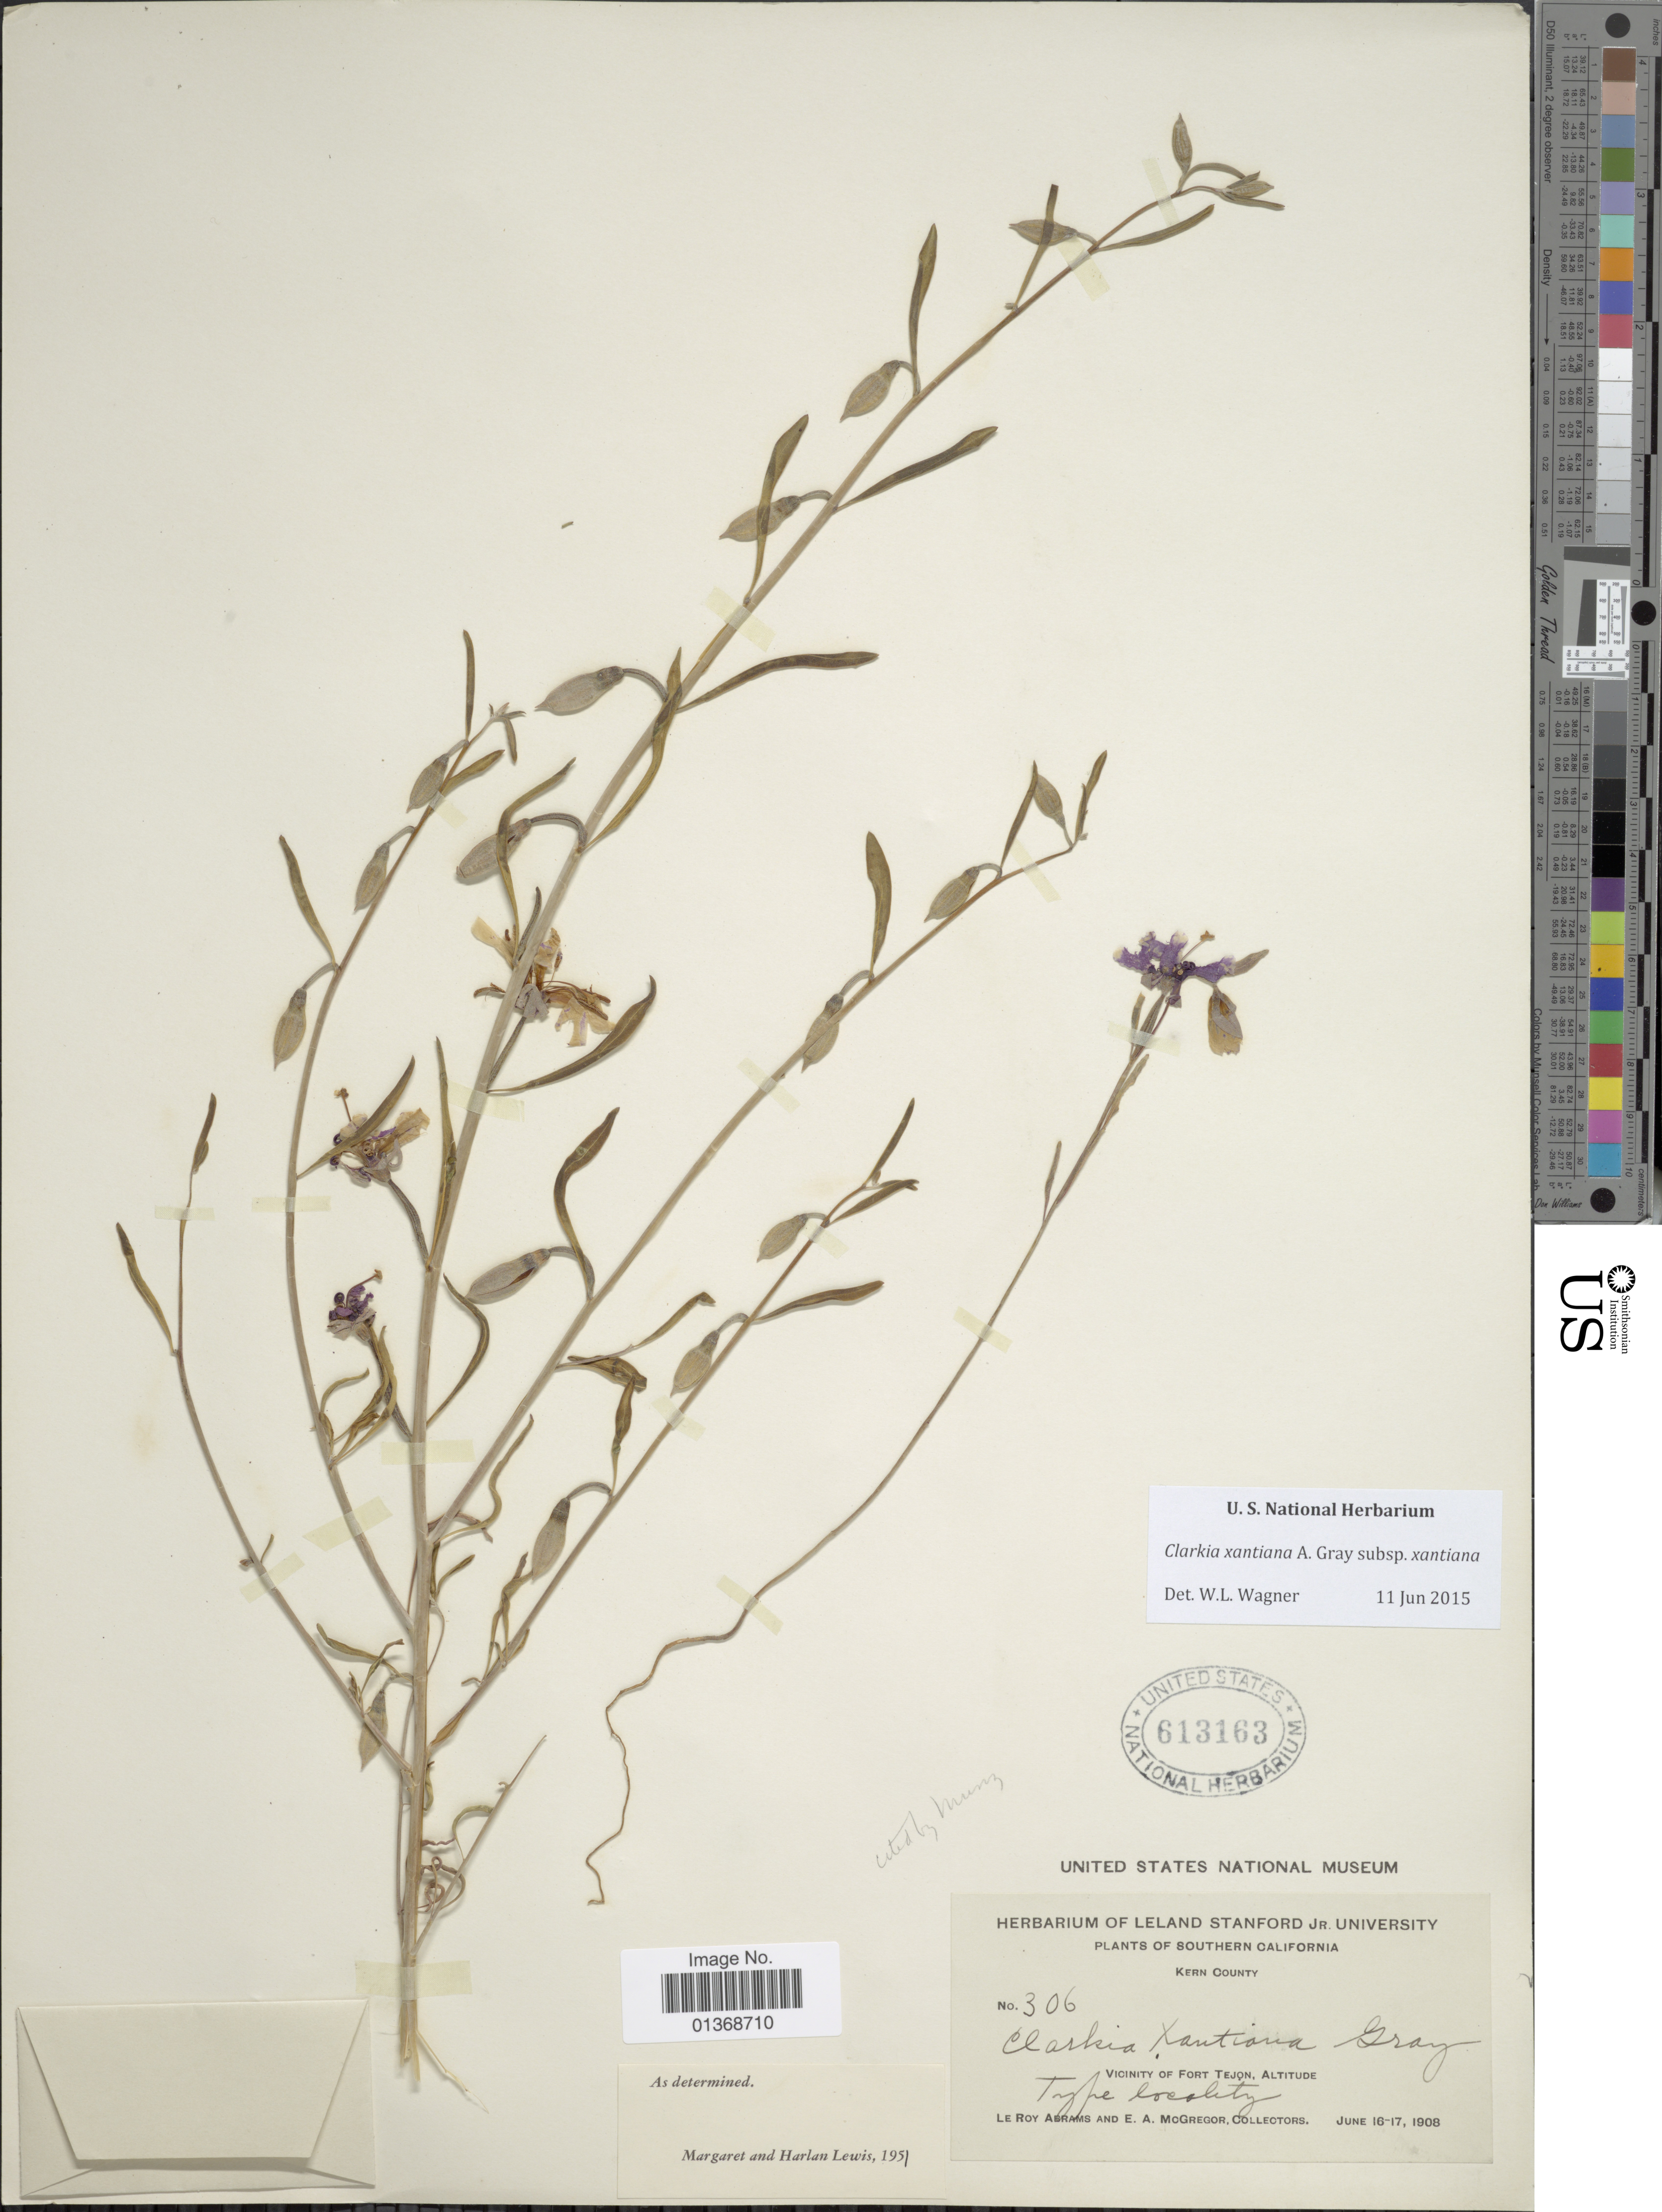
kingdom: Plantae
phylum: Tracheophyta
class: Magnoliopsida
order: Myrtales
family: Onagraceae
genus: Clarkia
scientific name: Clarkia xantiana subsp. xantiana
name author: A. Gray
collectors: L. Abrams & E. A. McGregor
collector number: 306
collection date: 1908-06-16/1908-06-17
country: United States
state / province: California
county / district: Kern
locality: Southern California, Kern County, Vicinity of Fort Tejon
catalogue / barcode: US 613163